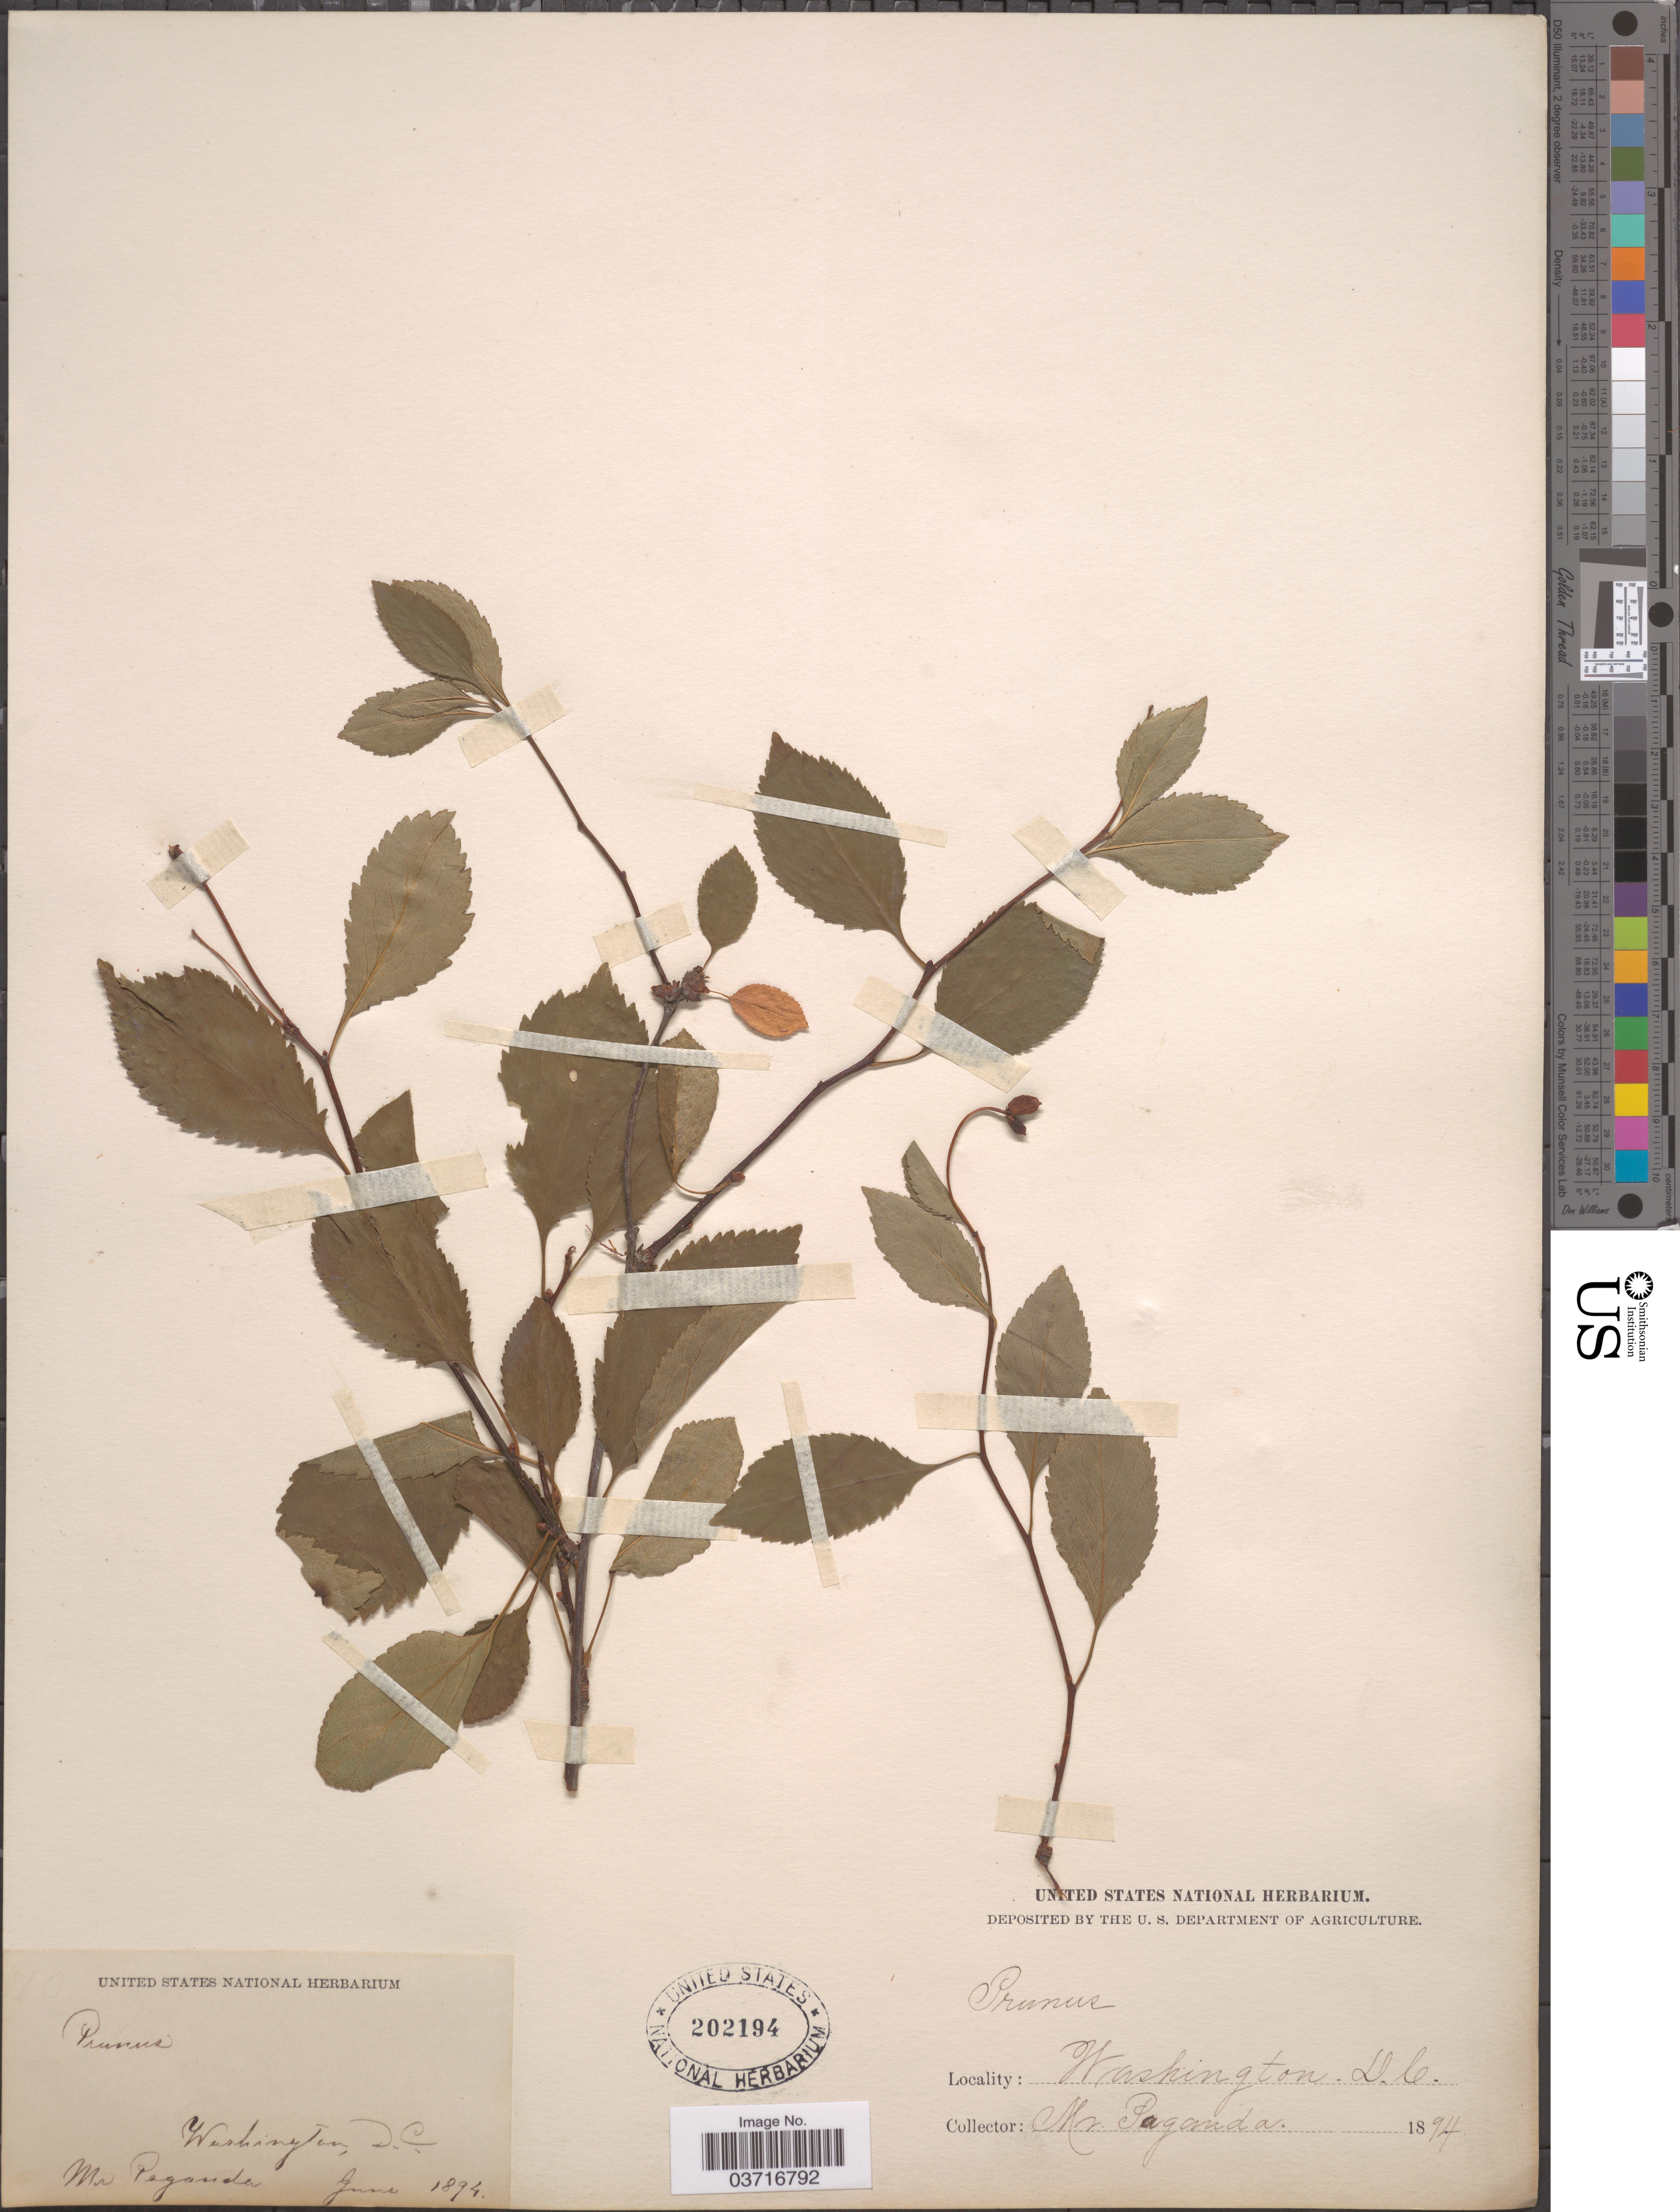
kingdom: Plantae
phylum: Tracheophyta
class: Magnoliopsida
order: Rosales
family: Rosaceae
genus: Prunus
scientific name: Prunus semperflorens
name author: Ehrh.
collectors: Mr. Paganda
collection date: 1894-06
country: United States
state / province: District of Columbia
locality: Washington D.C.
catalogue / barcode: US 202194